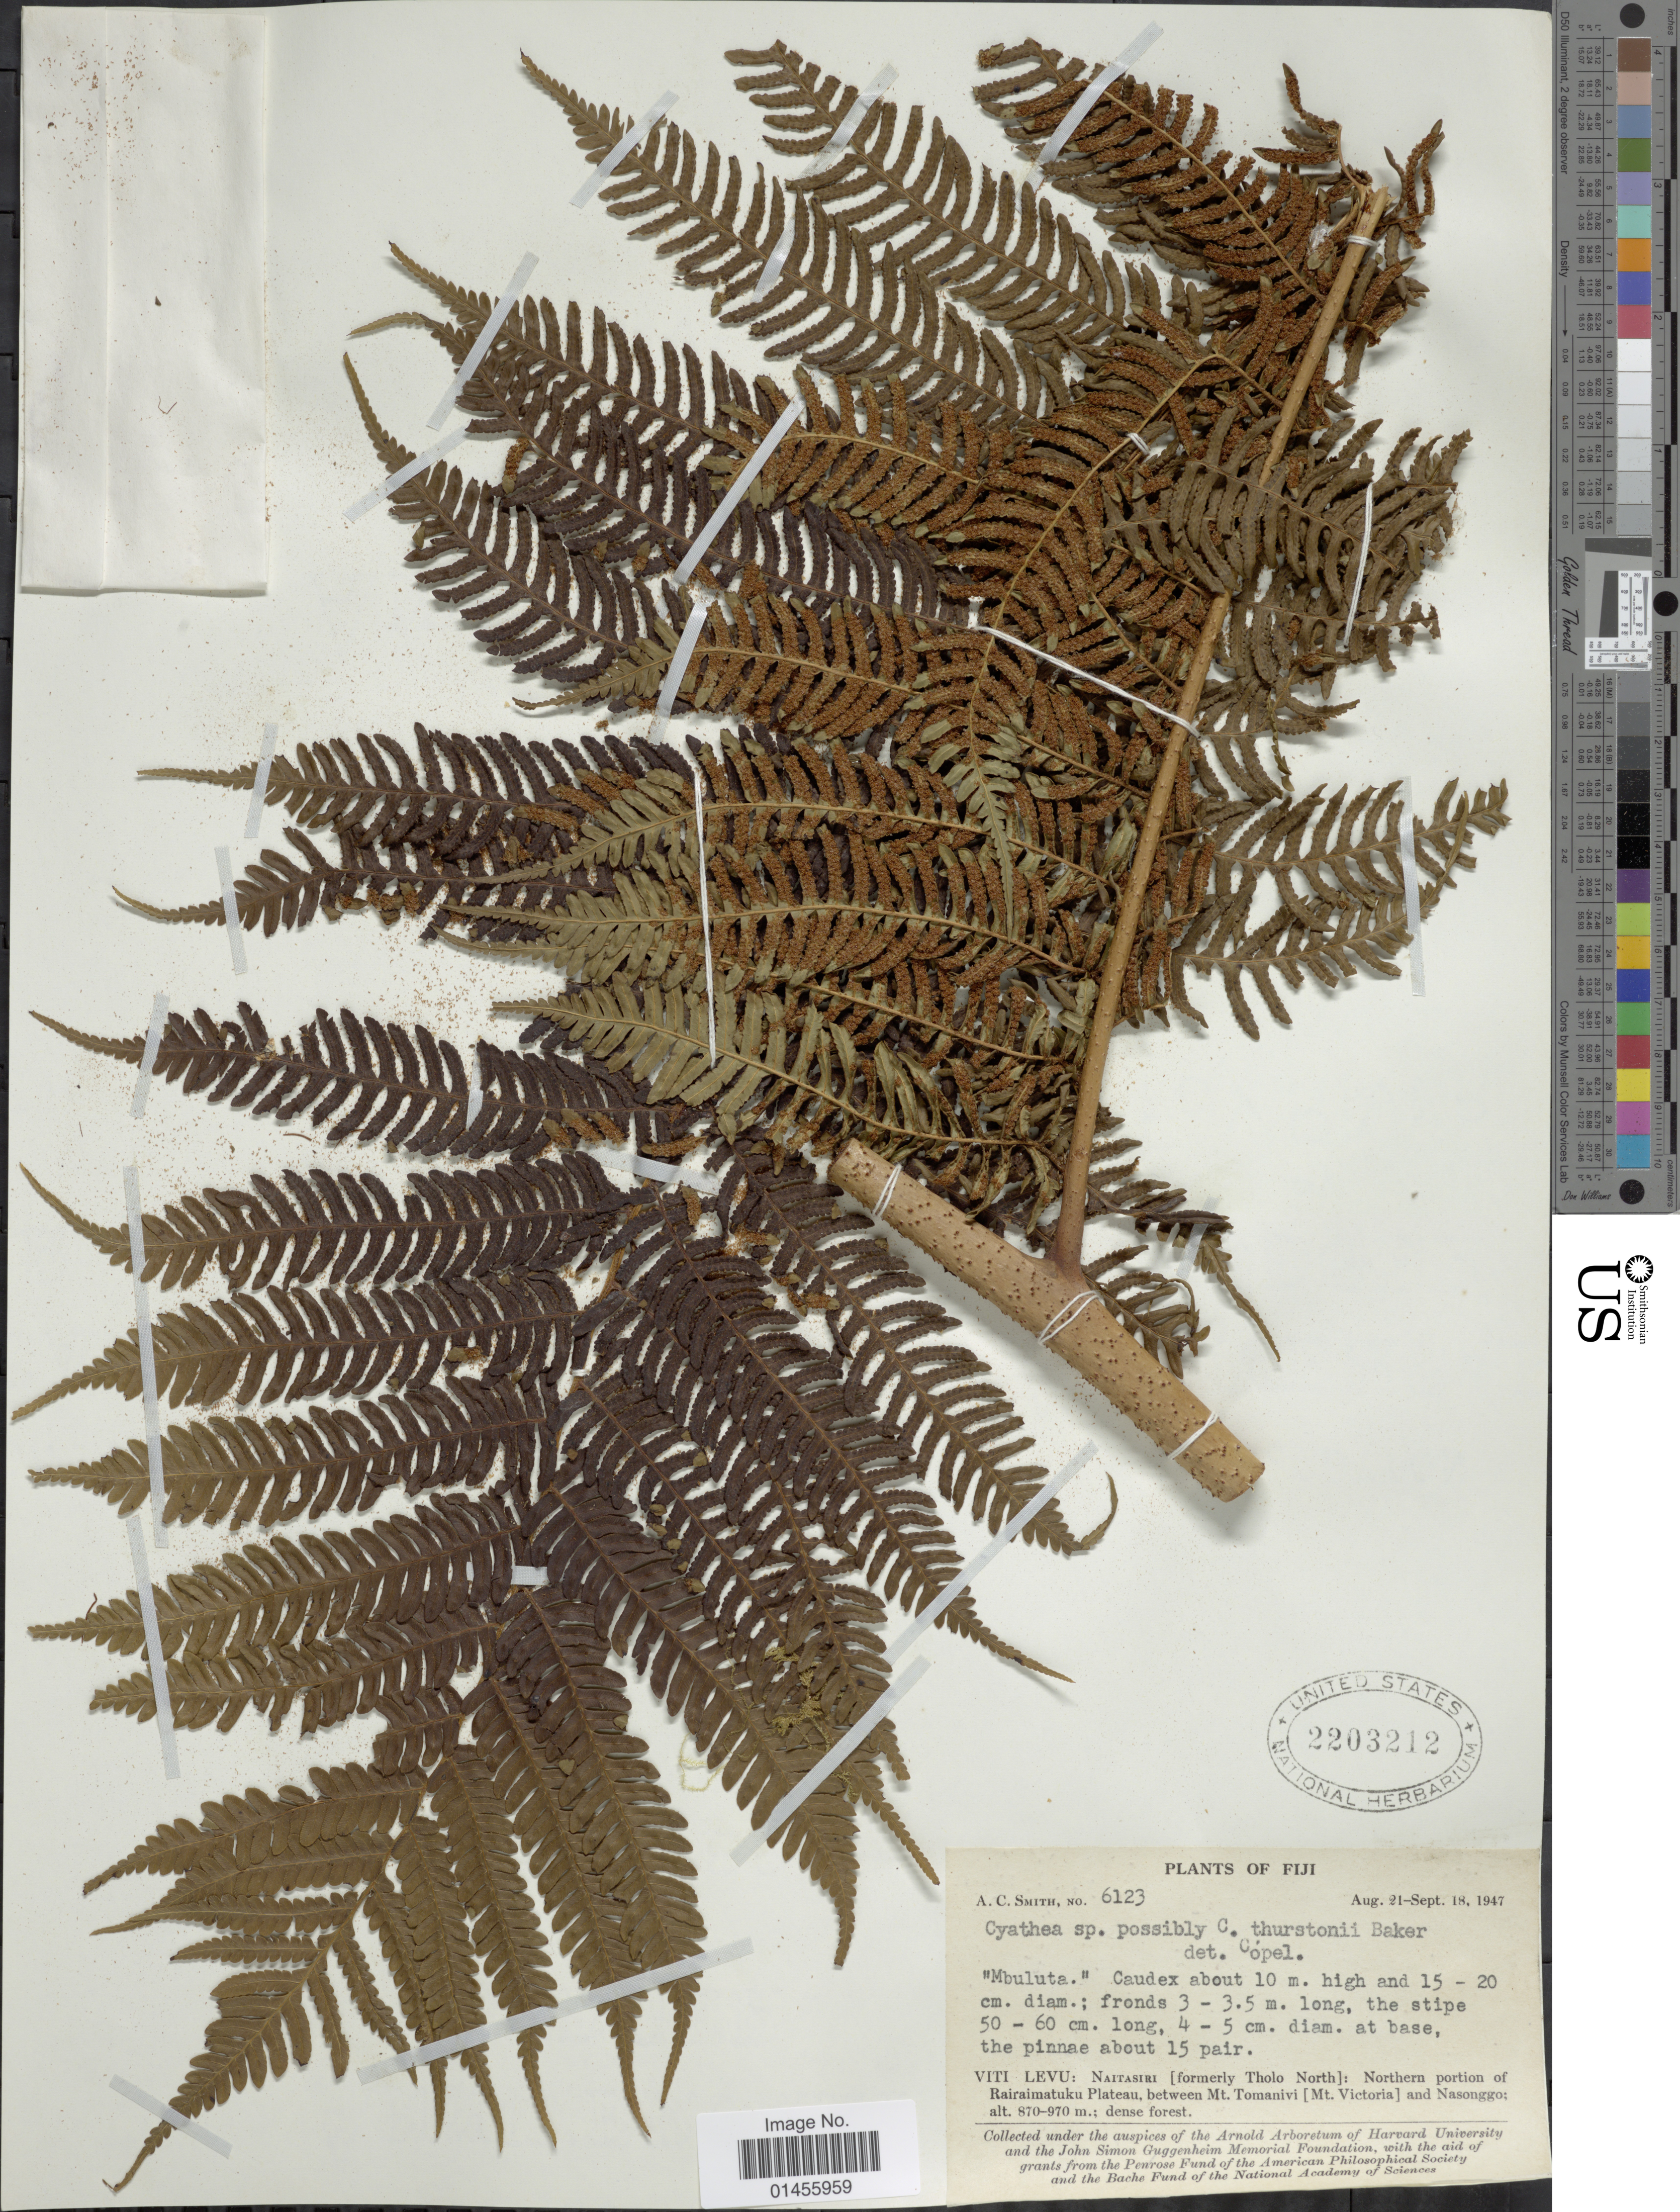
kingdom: Plantae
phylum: Tracheophyta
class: Polypodiopsida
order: Cyatheales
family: Cyatheaceae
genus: Alsophila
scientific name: Alsophila tahitensis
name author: Brack. in Wilkes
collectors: A. C. Smith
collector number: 6123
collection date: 1947-08-21/1947-09-18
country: Fiji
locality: Viti Levu: Naitasiri (formerly Tholo North) : North portion of Rairaimatuku Plateau, between Mt. Tomanivi (Mt. Victoria) and Nasonggo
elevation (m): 870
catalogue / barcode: US 2203212